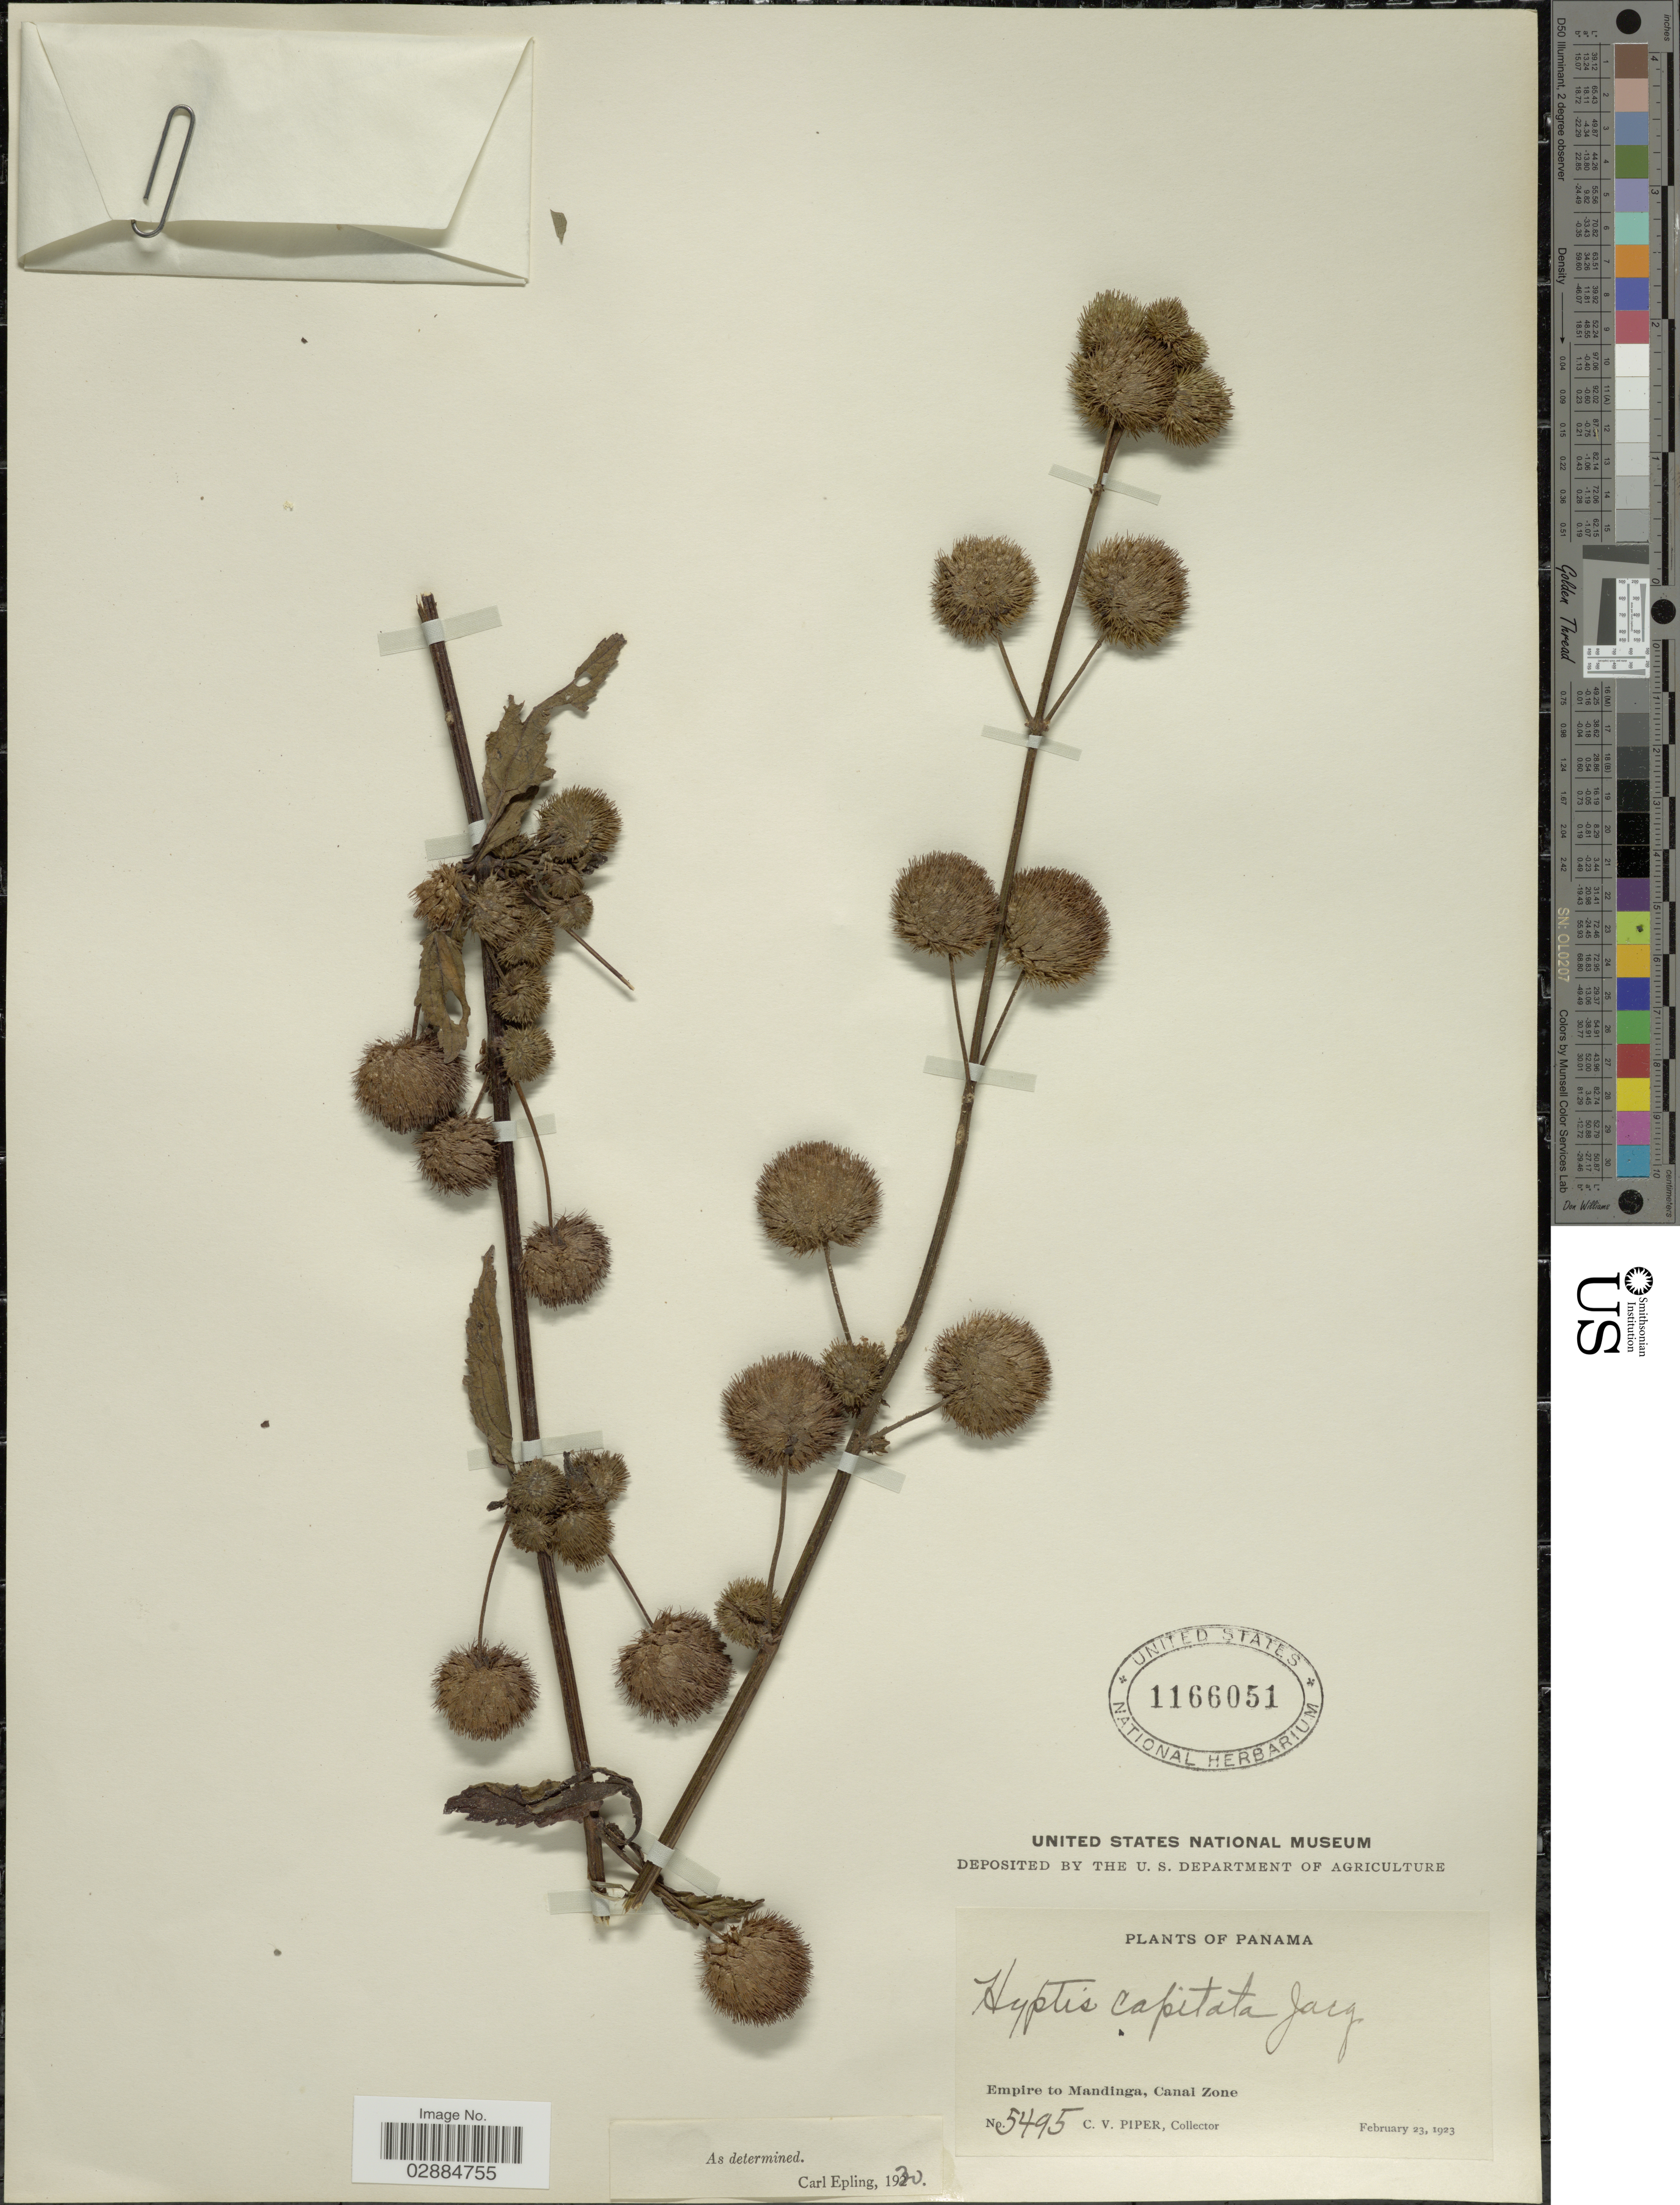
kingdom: Plantae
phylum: Tracheophyta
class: Magnoliopsida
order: Lamiales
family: Lamiaceae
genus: Hyptis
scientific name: Hyptis capitata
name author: Jacq.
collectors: C. V. Piper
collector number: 5495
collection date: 1923-02-23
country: Panama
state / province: Colón / Panamá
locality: Empire to Mandinga, Canal Zone.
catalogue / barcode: US 1166051